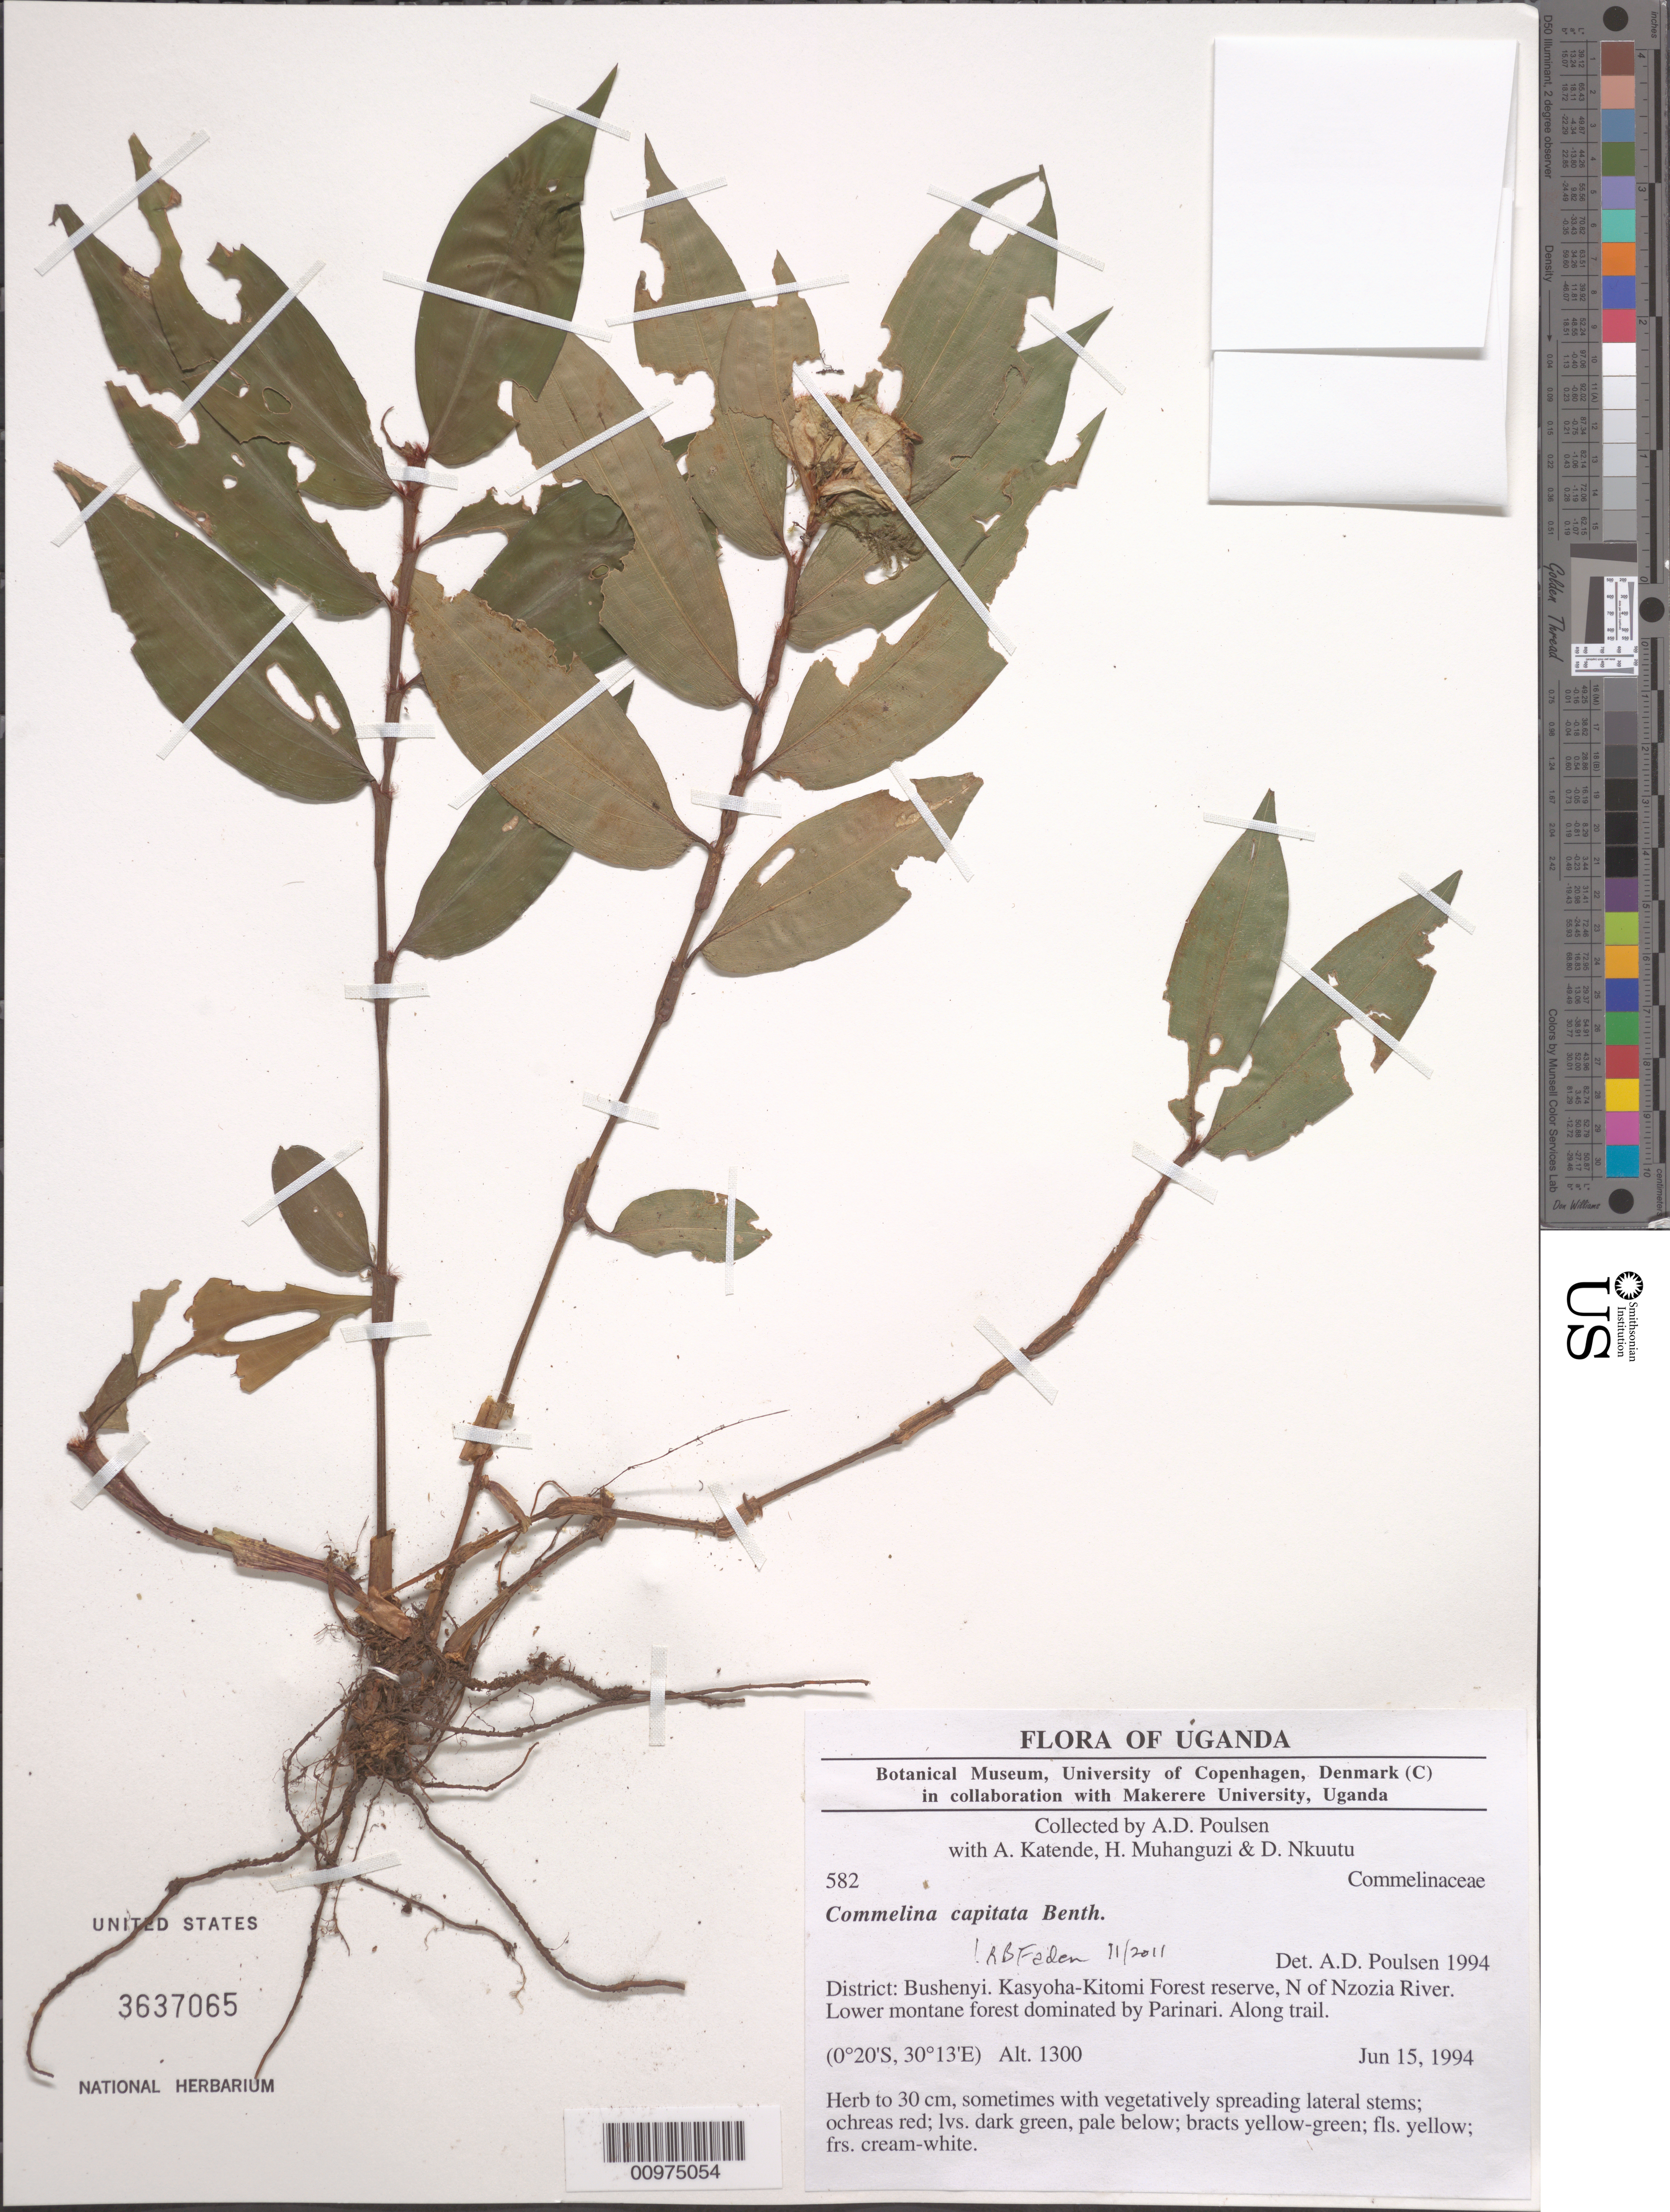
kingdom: Plantae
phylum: Tracheophyta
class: Liliopsida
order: Commelinales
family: Commelinaceae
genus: Commelina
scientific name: Commelina capitata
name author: Benth.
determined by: Faden, Robert B., (US), Smithsonian Institution - National Museum of Natural History (UNITED STATES)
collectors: A. Poulsen, A. Katende, H. Muhanguzi & D. Nkuutu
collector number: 582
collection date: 1994-06-15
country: Uganda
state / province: Western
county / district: Bushenyi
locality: Kasyoha-Kitomi Forest reserve, N of Nzozia River. Lower montane forest dominated by Parinari.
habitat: Along trail.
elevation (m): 1300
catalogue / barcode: US 3637065